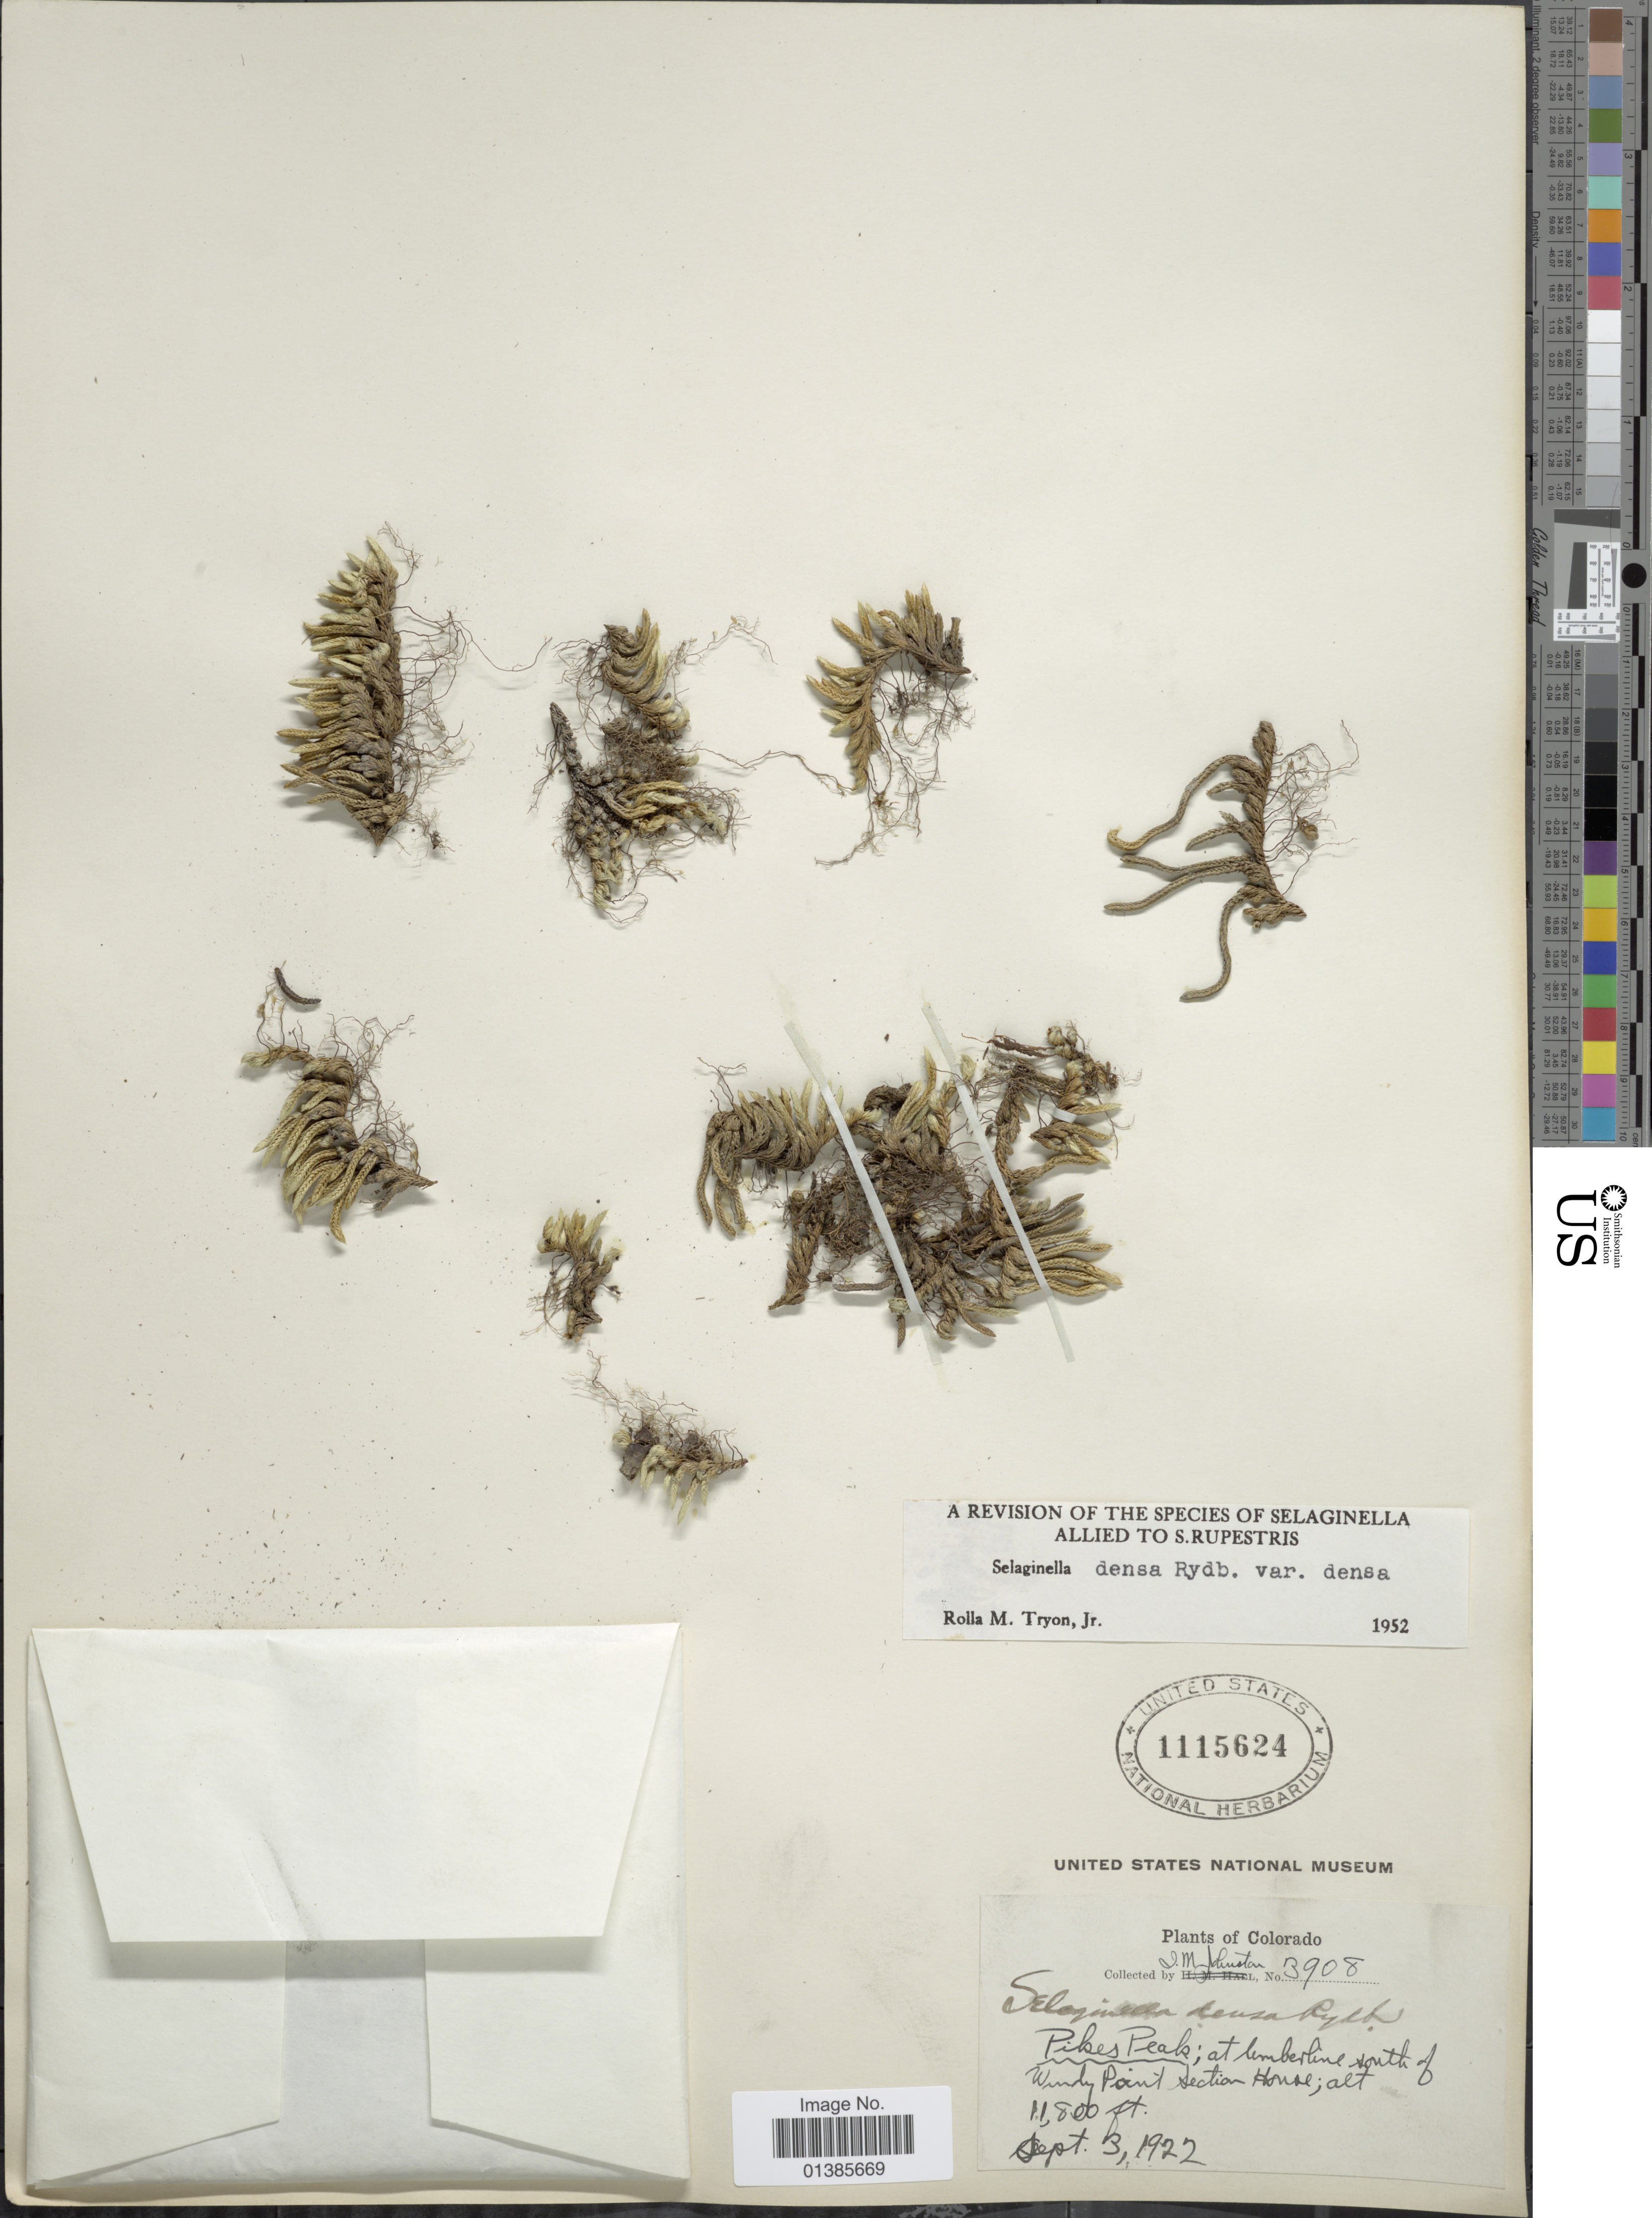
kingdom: Plantae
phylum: Tracheophyta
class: Lycopodiopsida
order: Selaginellales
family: Selaginellaceae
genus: Selaginella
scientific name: Selaginella densa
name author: Rydb.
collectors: I.M. Johnston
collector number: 3908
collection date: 1922-09-03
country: United States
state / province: Colorado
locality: Pikes Peak; a timber line south of Windy Point Section House.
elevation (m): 3597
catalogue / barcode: US 1115624